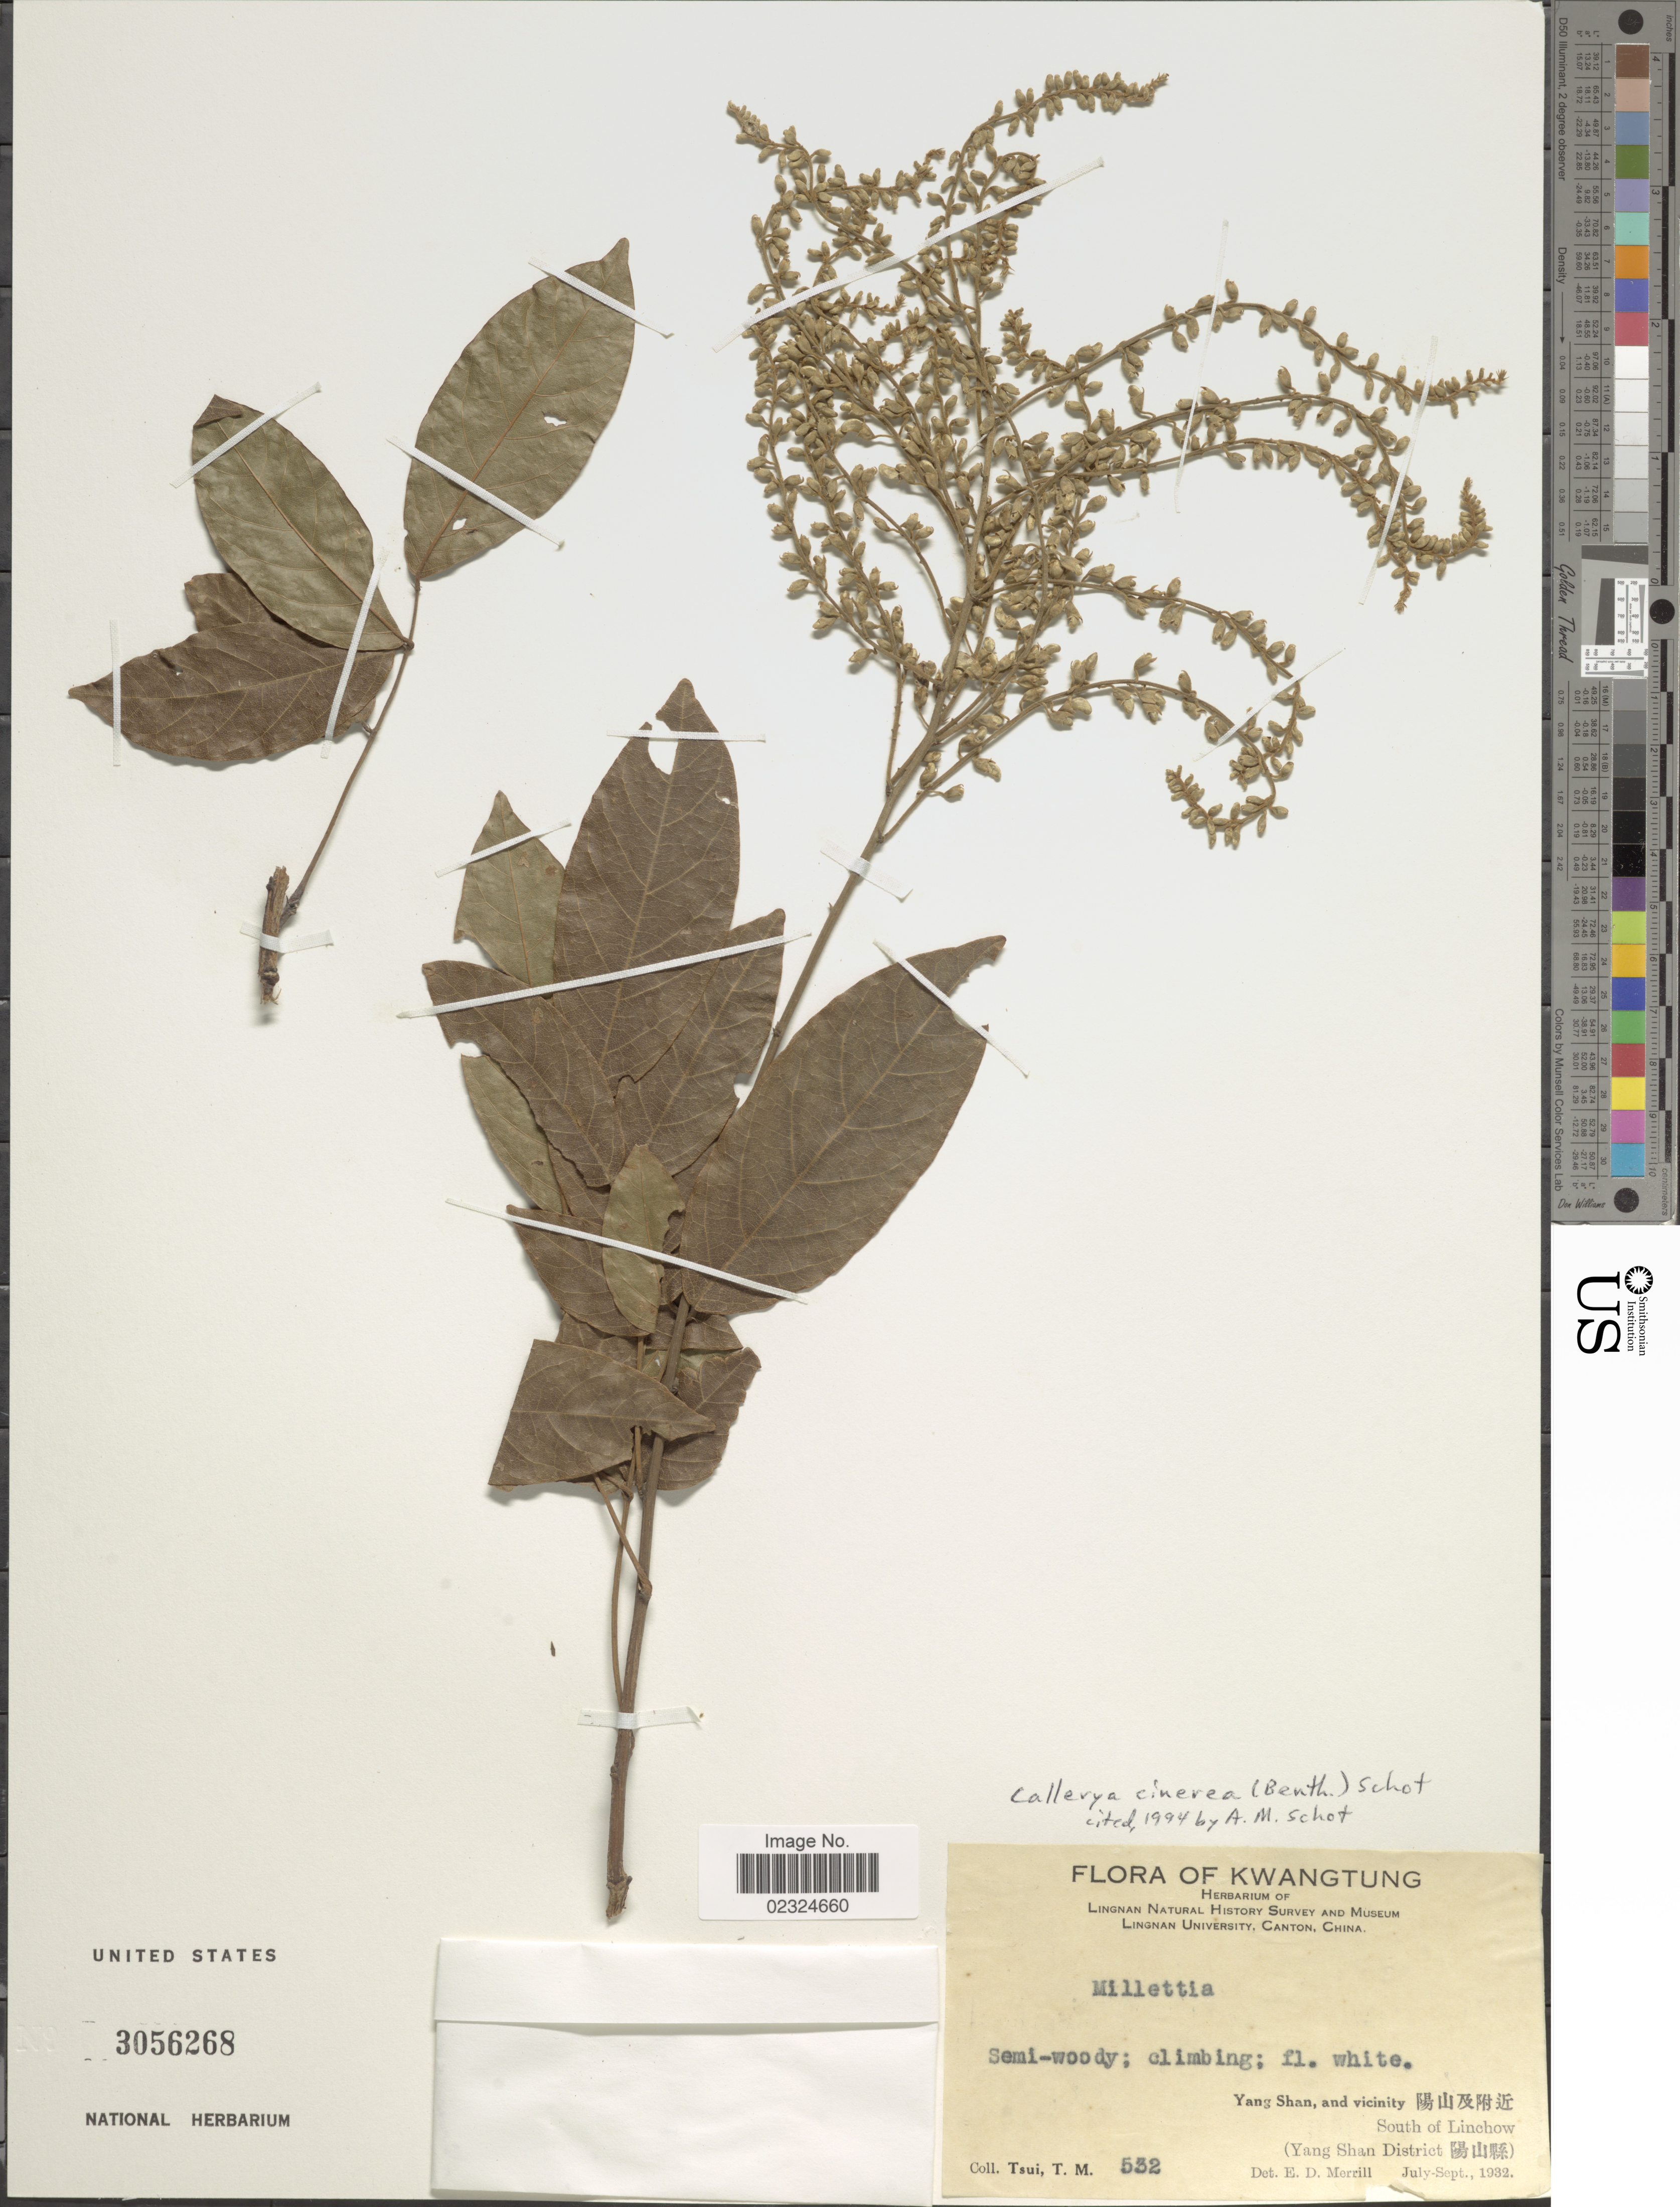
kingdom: Plantae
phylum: Tracheophyta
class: Magnoliopsida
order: Fabales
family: Fabaceae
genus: Callerya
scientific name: Callerya cinerea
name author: (Benth.) Schot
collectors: T. Tsui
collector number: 532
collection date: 1932-07/1932-09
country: China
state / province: Guangdong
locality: Yang Shan and vicinity South of Linchow (Yang Shan District). Kwangtung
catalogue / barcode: US 3056268